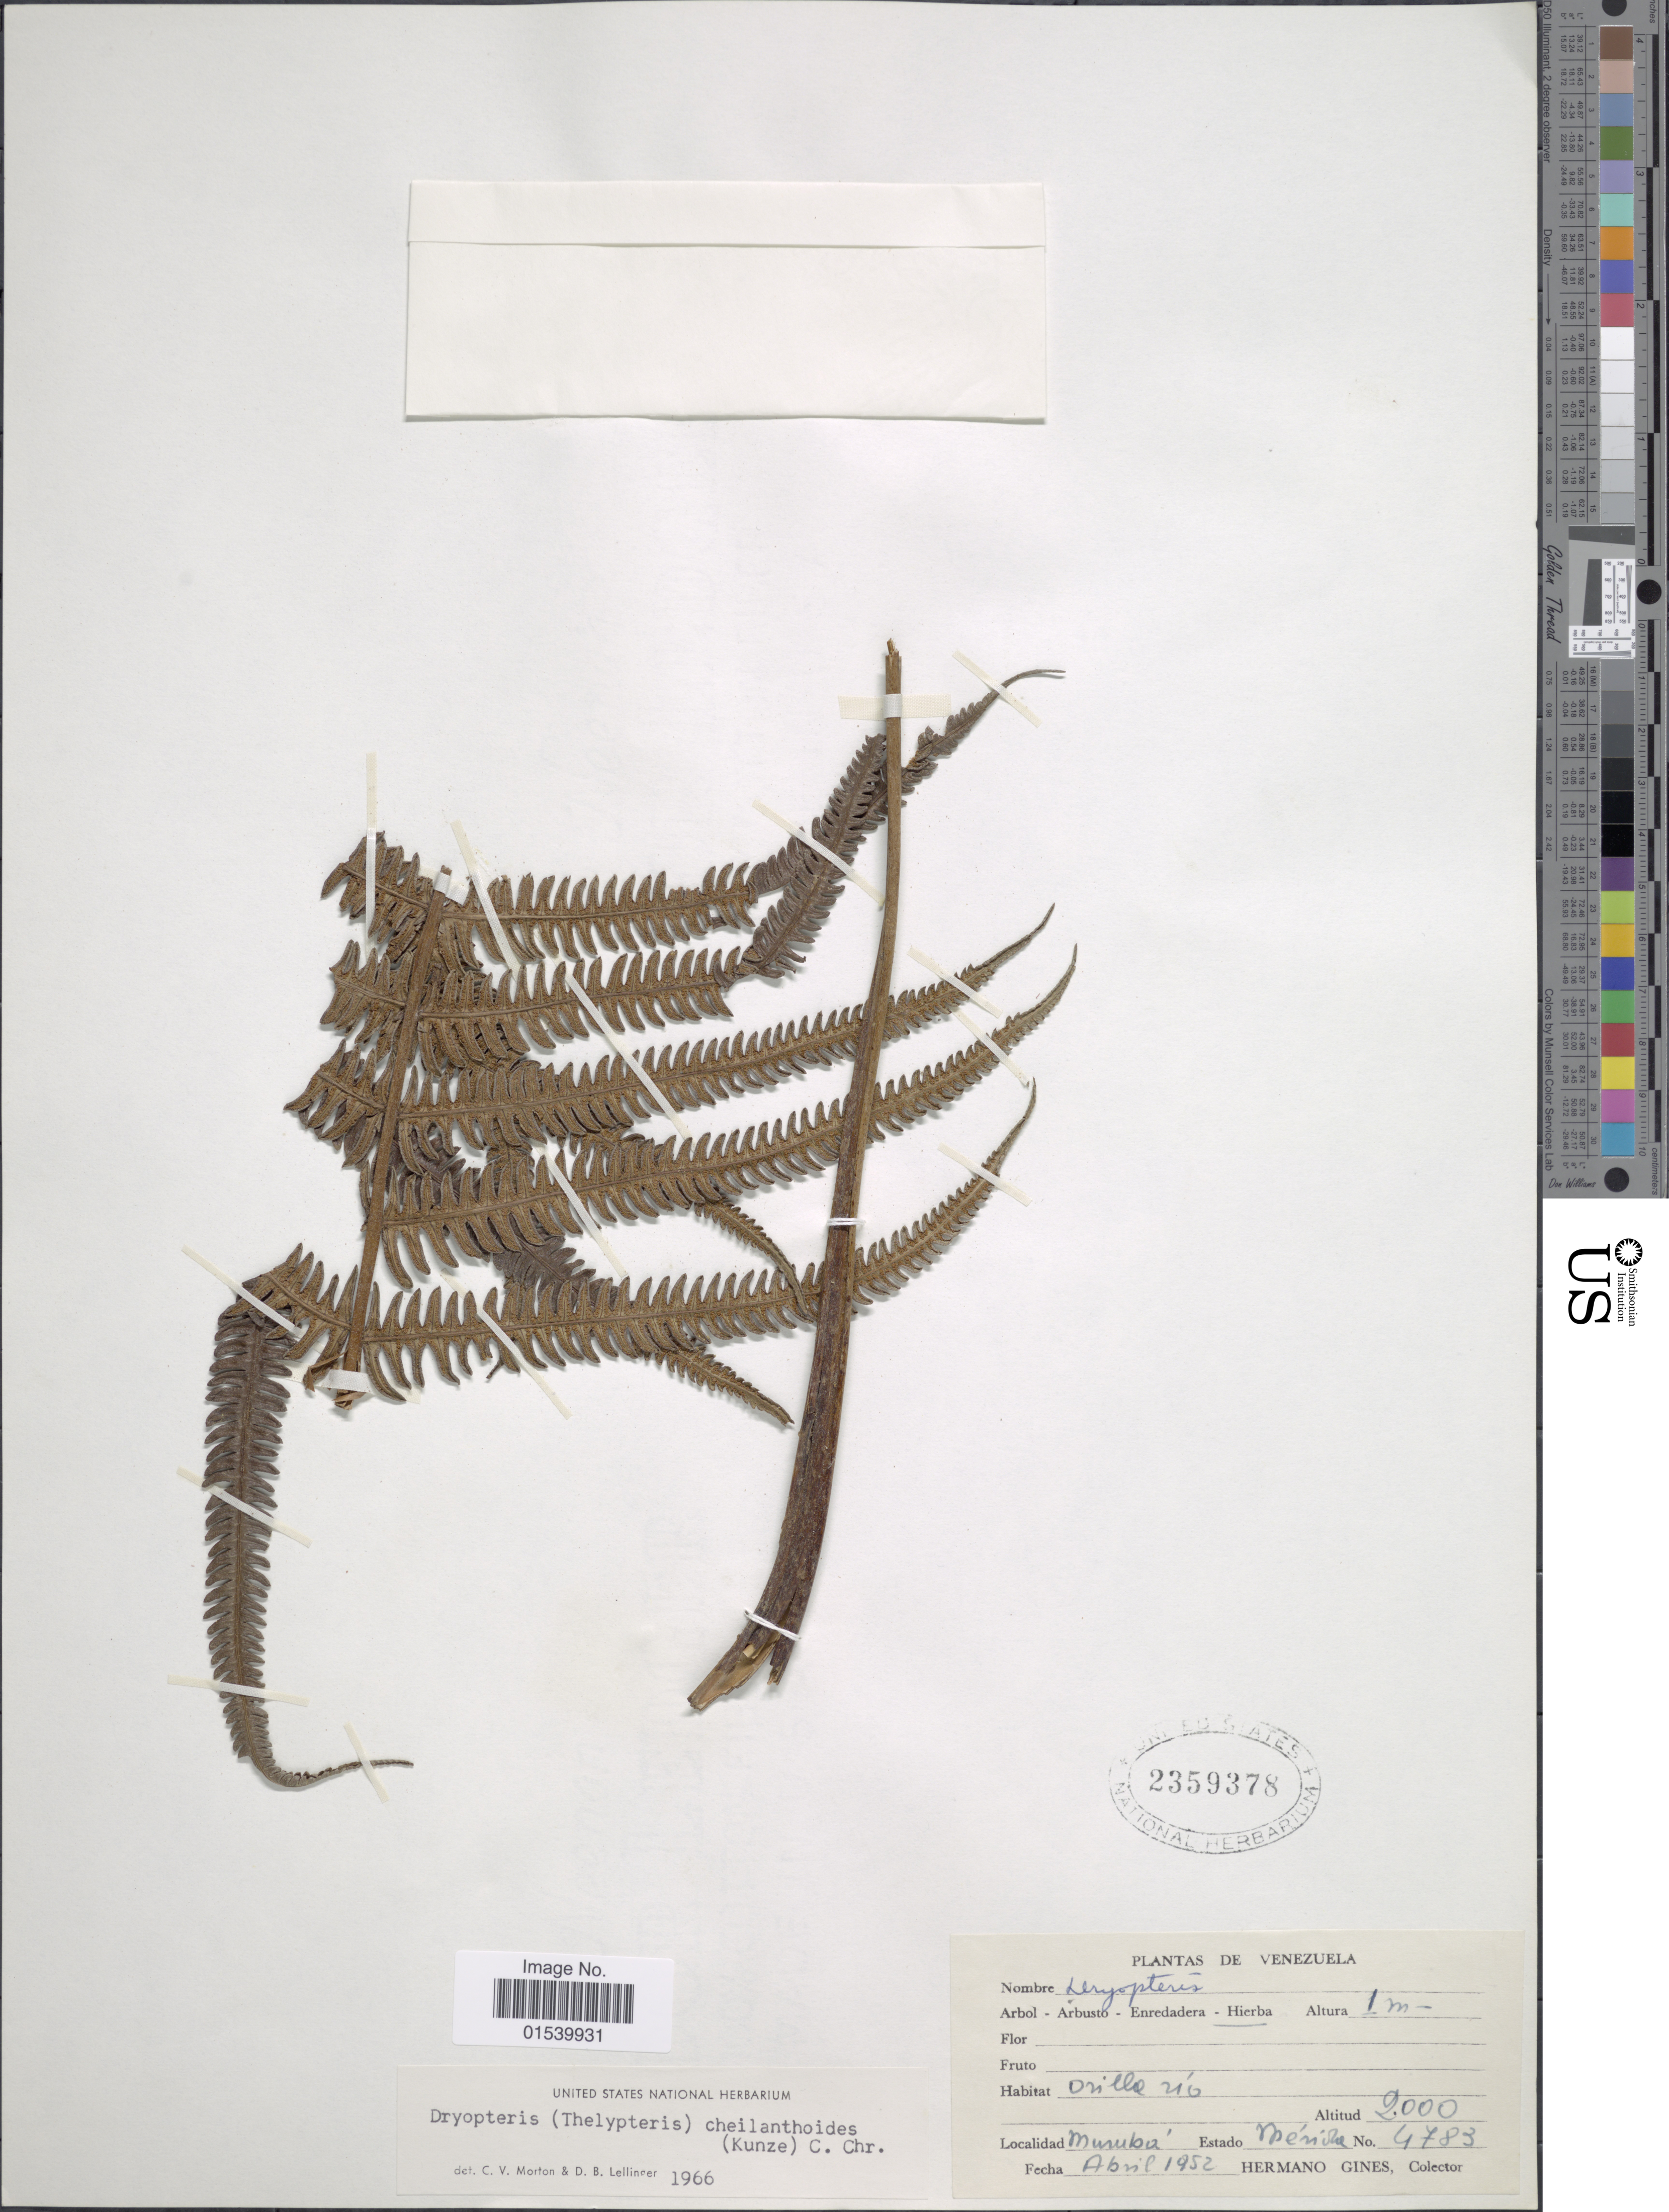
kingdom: Plantae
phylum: Tracheophyta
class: Polypodiopsida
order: Polypodiales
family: Thelypteridaceae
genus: Amauropelta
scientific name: Amauropelta cheilanthoides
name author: (Kunze) Á. Löve & D. Löve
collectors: Bro. Gines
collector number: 4783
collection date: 1952-04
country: Venezuela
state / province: Mérida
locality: Murubá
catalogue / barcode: US 2359378